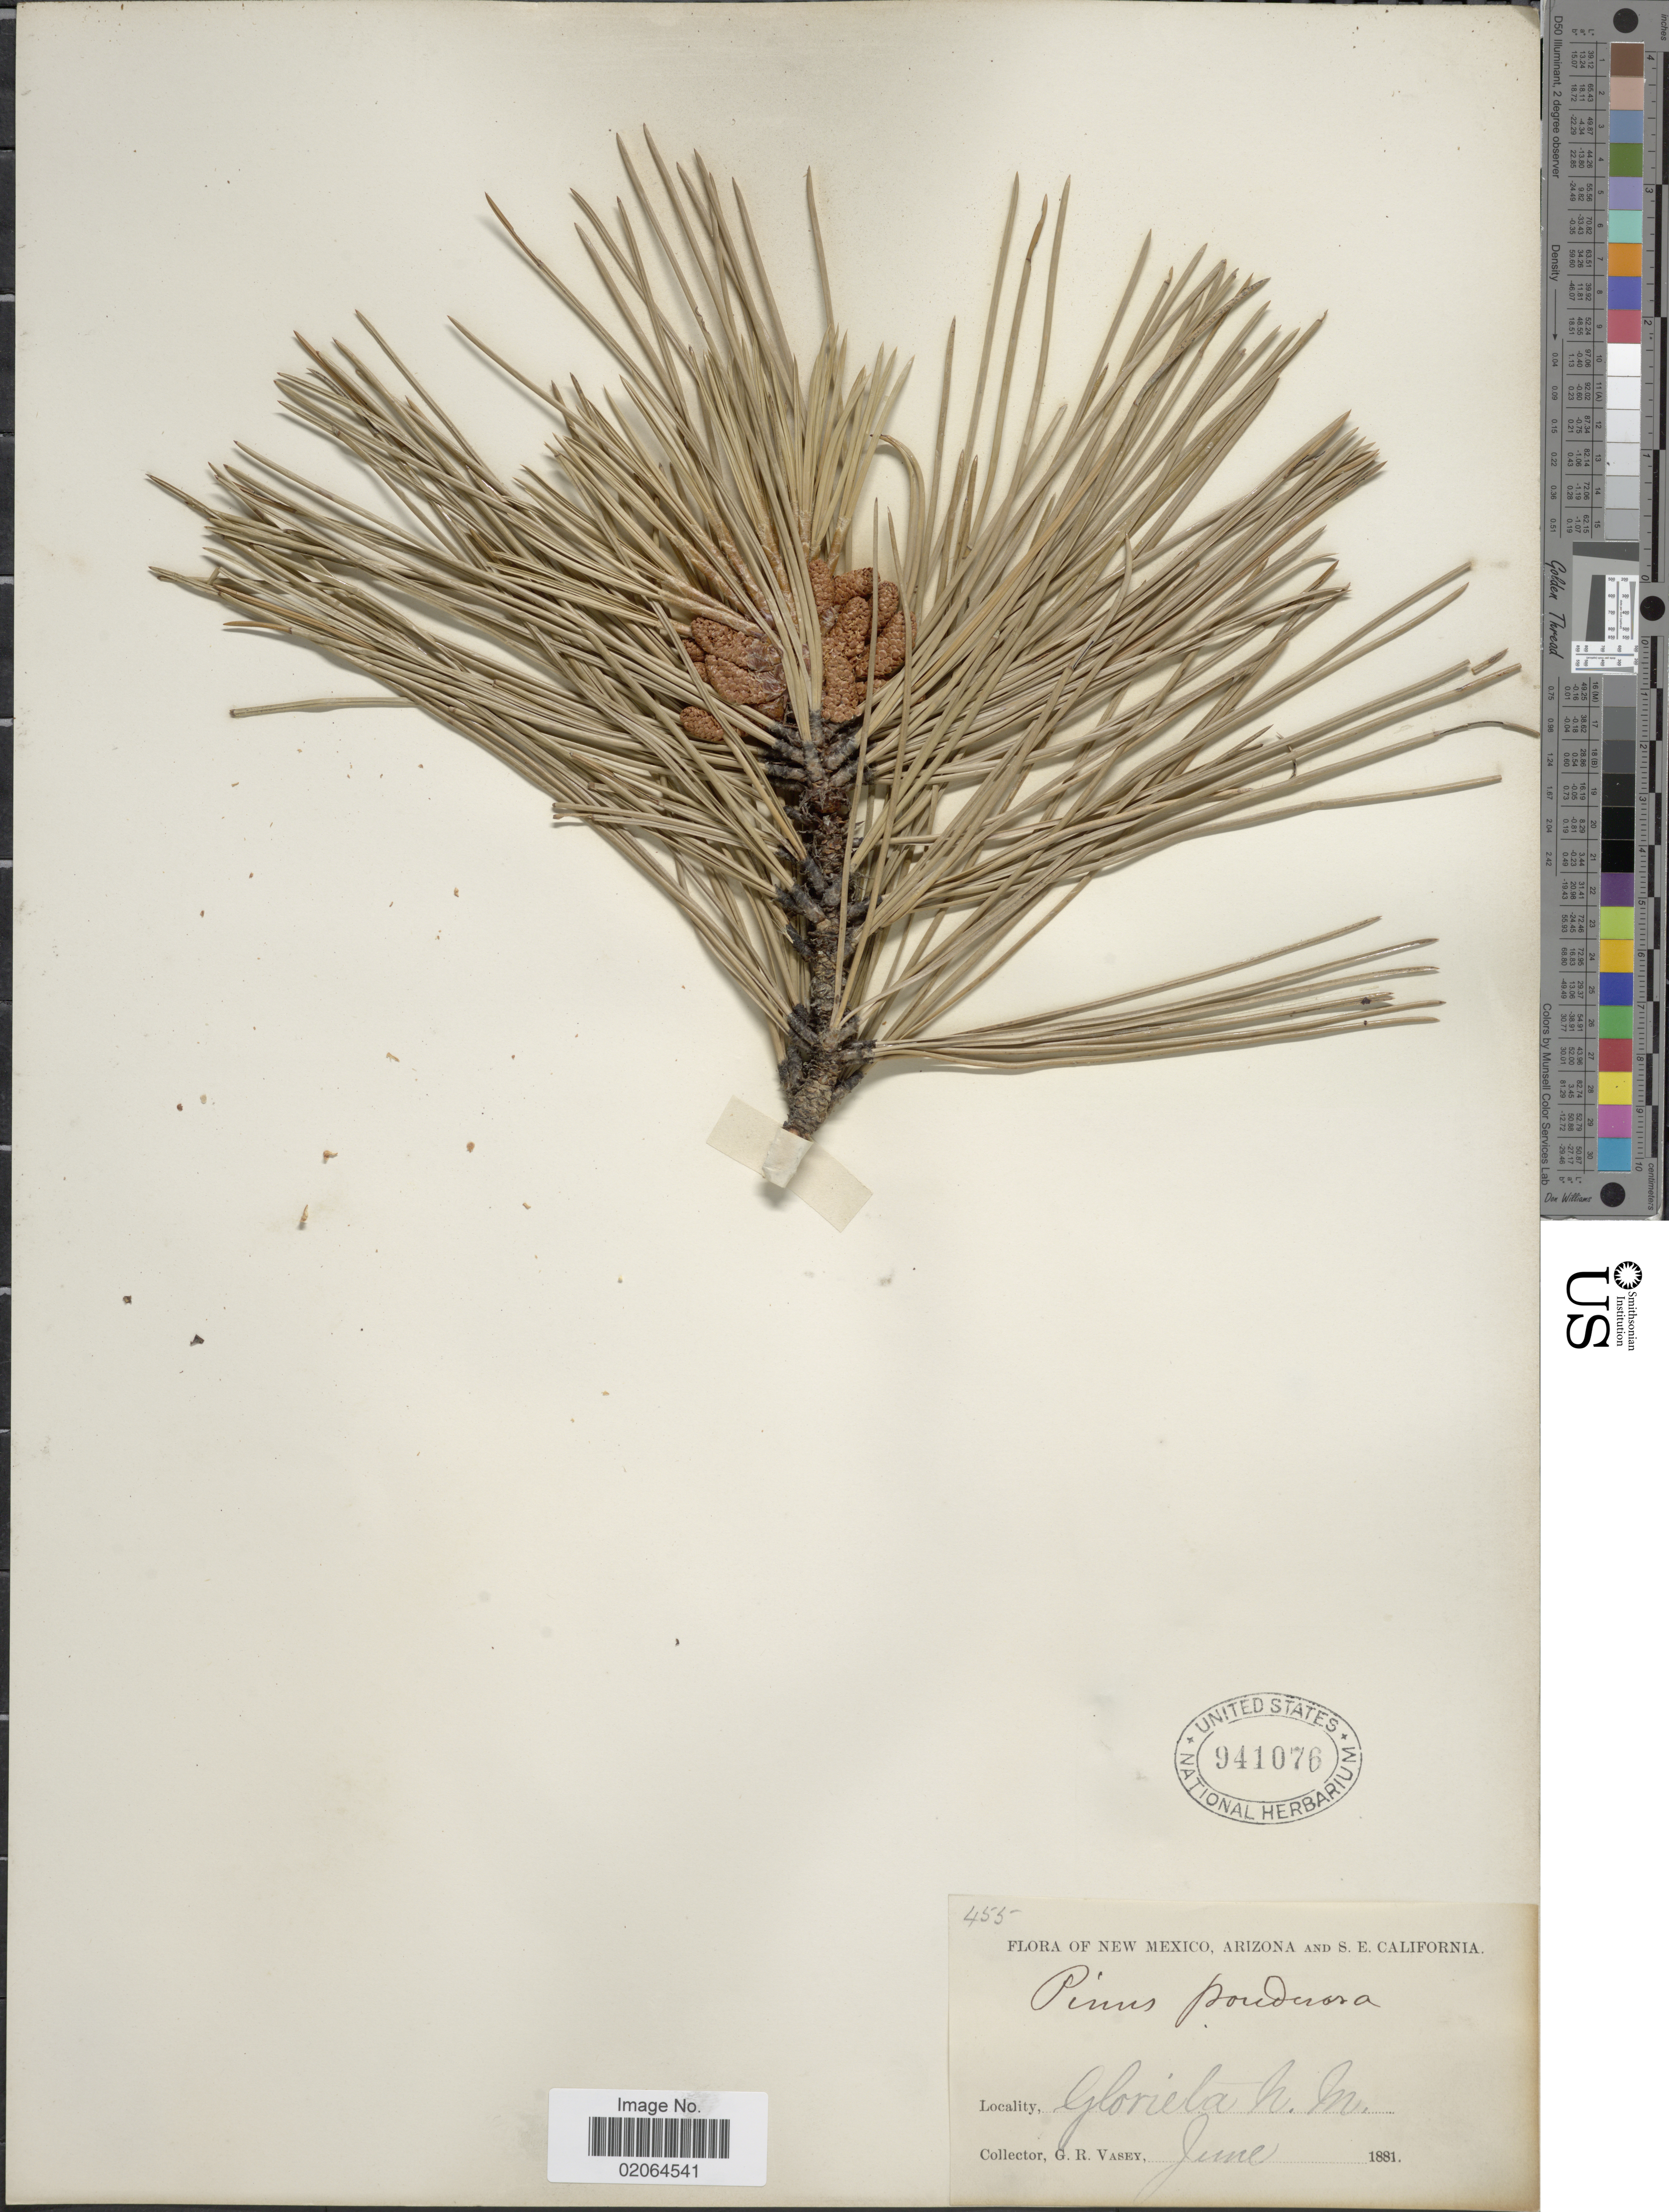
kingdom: Plantae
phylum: Tracheophyta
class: Pinopsida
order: Pinales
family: Pinaceae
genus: Pinus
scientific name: Pinus ponderosa var. scopulorum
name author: Engelm.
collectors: G. R. Vasey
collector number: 455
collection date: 1881-06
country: United States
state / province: New Mexico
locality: Gloriela N. M.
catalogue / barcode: US 941076